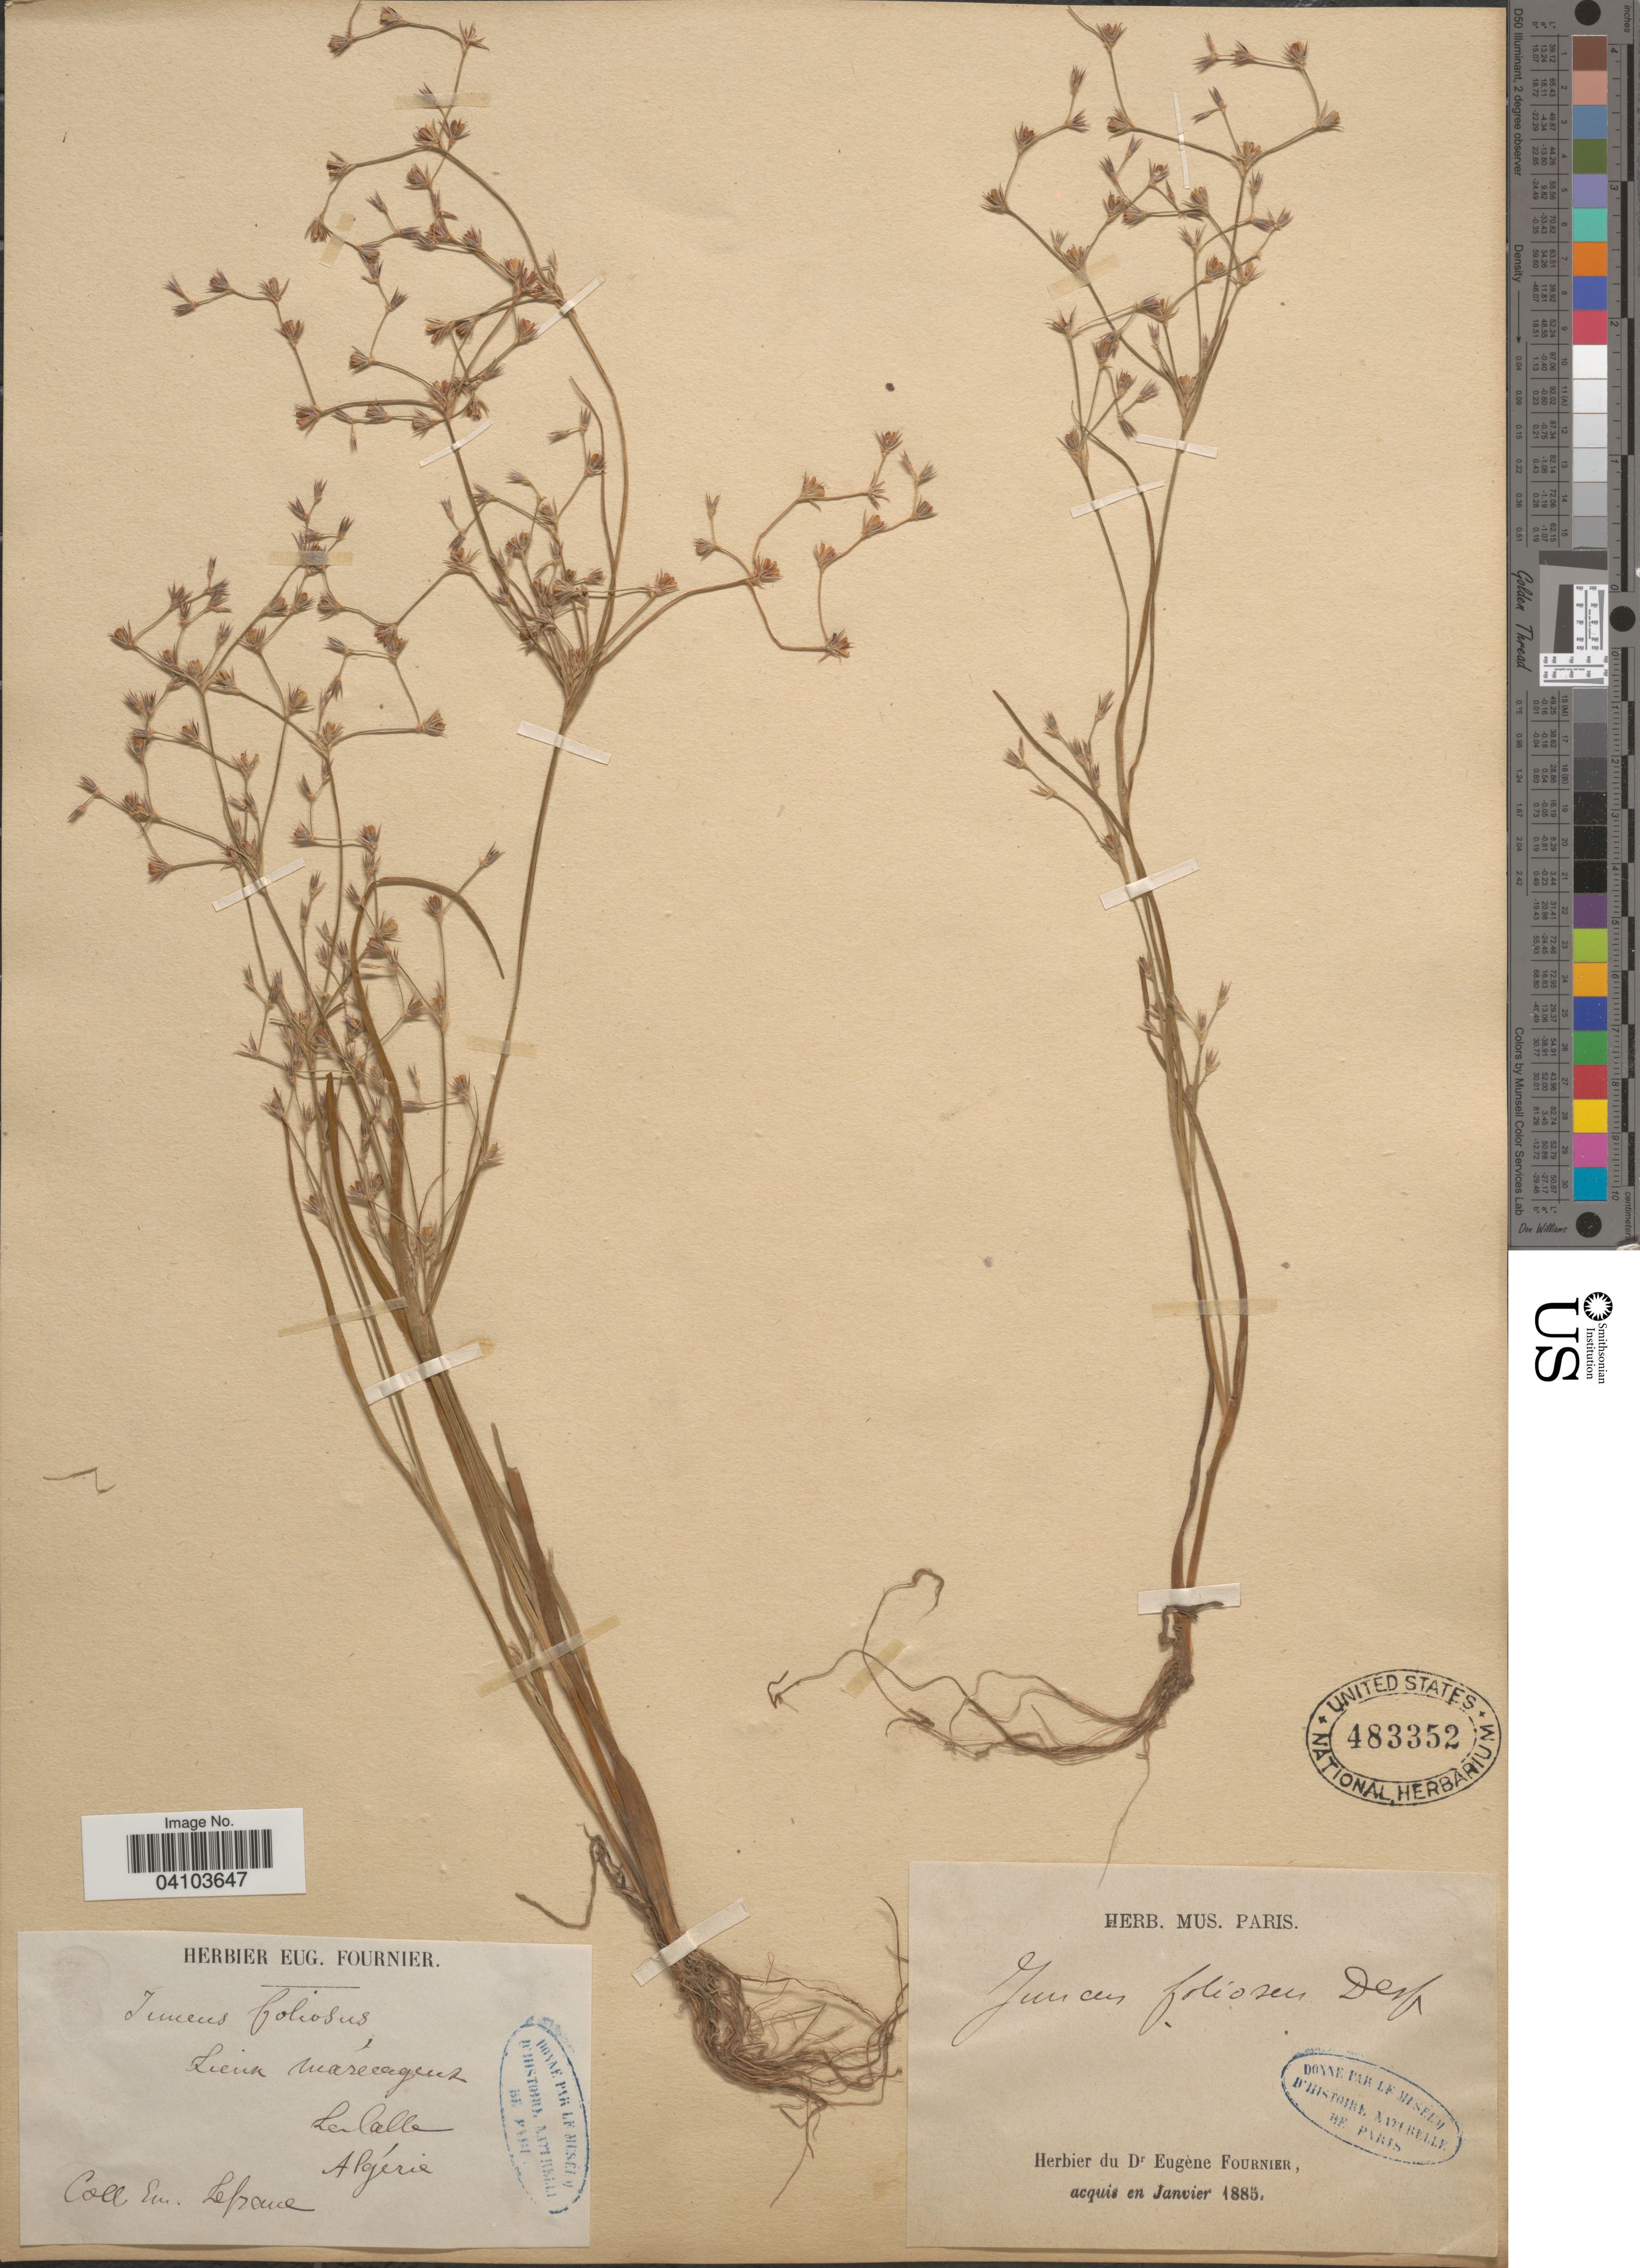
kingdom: Plantae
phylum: Tracheophyta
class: Liliopsida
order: Poales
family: Juncaceae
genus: Juncus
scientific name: Juncus foliosus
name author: Desf.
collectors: E. Lefranc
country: Algeria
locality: Lieux marecageut. La Calle.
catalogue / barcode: US 483352